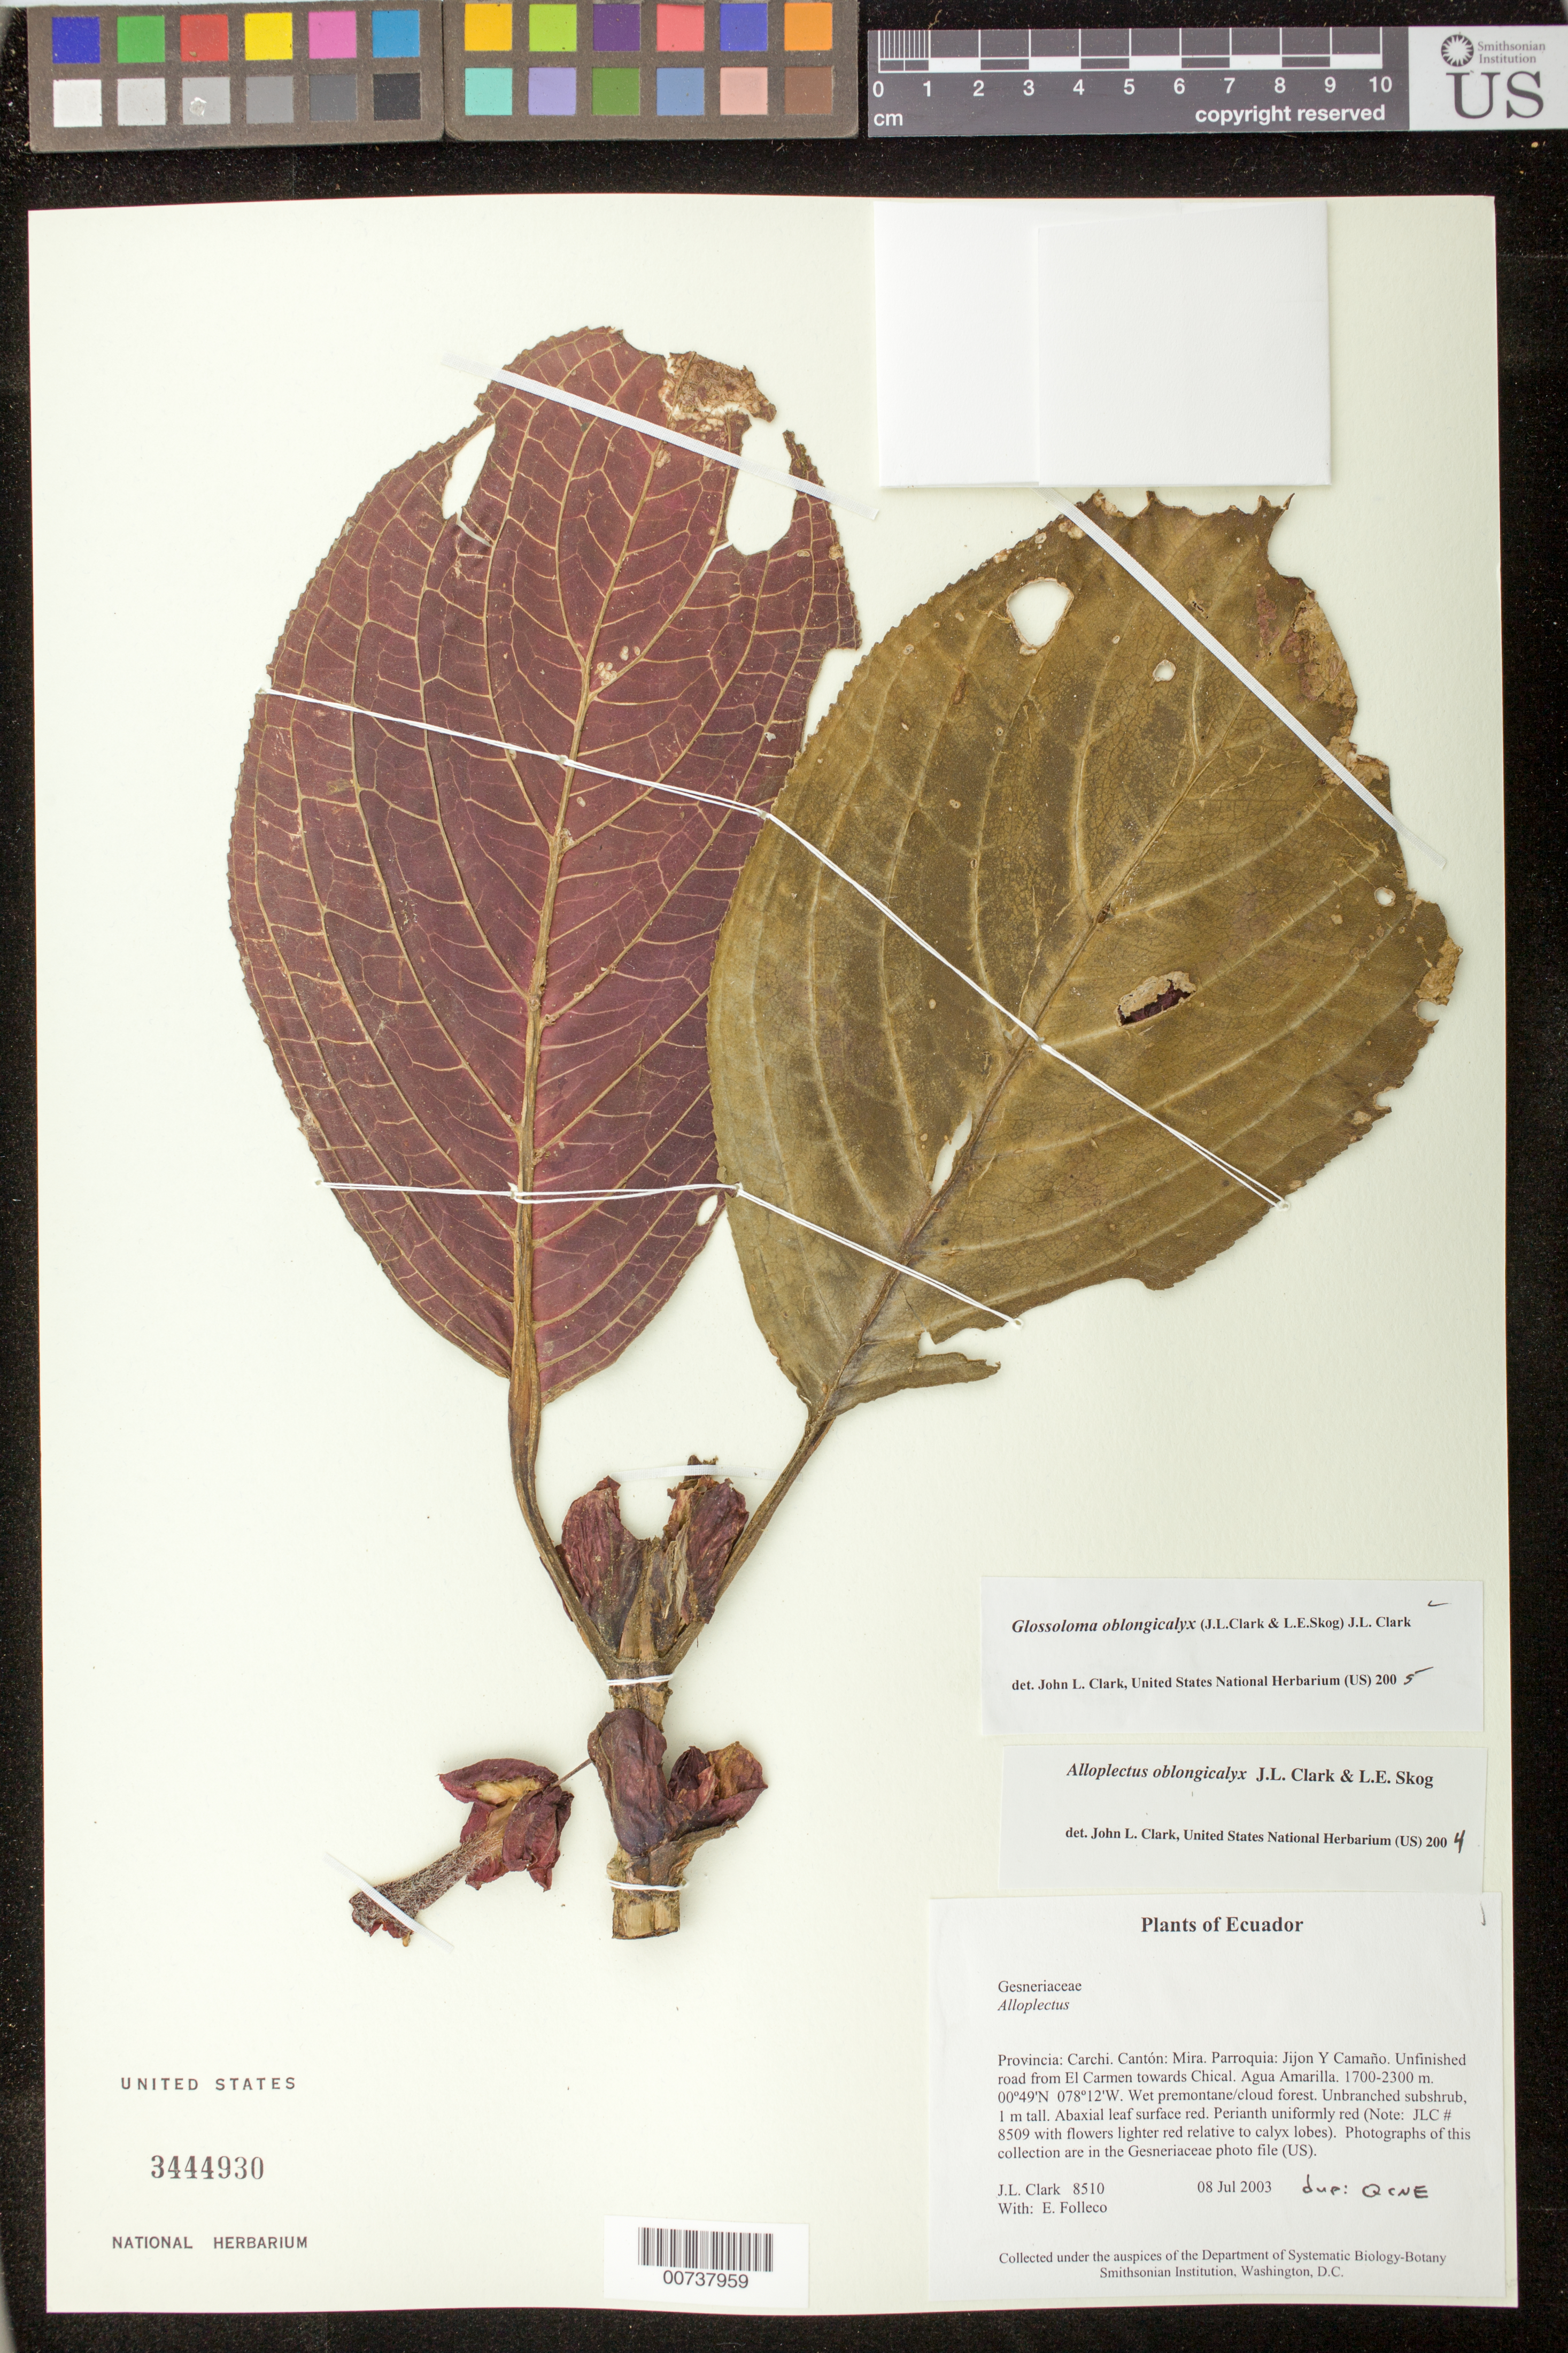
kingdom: Plantae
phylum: Tracheophyta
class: Magnoliopsida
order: Lamiales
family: Gesneriaceae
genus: Glossoloma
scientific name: Glossoloma oblongicalyx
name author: (J.L. Clark & L.E. Skog) J.L. Clark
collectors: J. L. Clark & E. Folleco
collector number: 8510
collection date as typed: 08 Jul 2003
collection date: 2003-07-08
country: Ecuador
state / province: Carchi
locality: Mira. Parroquia: Jijon Y Camaño. Unfinished road from El Carmen towards Chical. Agua Amarilla.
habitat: Wet premontane/cloud forest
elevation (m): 1700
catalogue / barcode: US 3444930